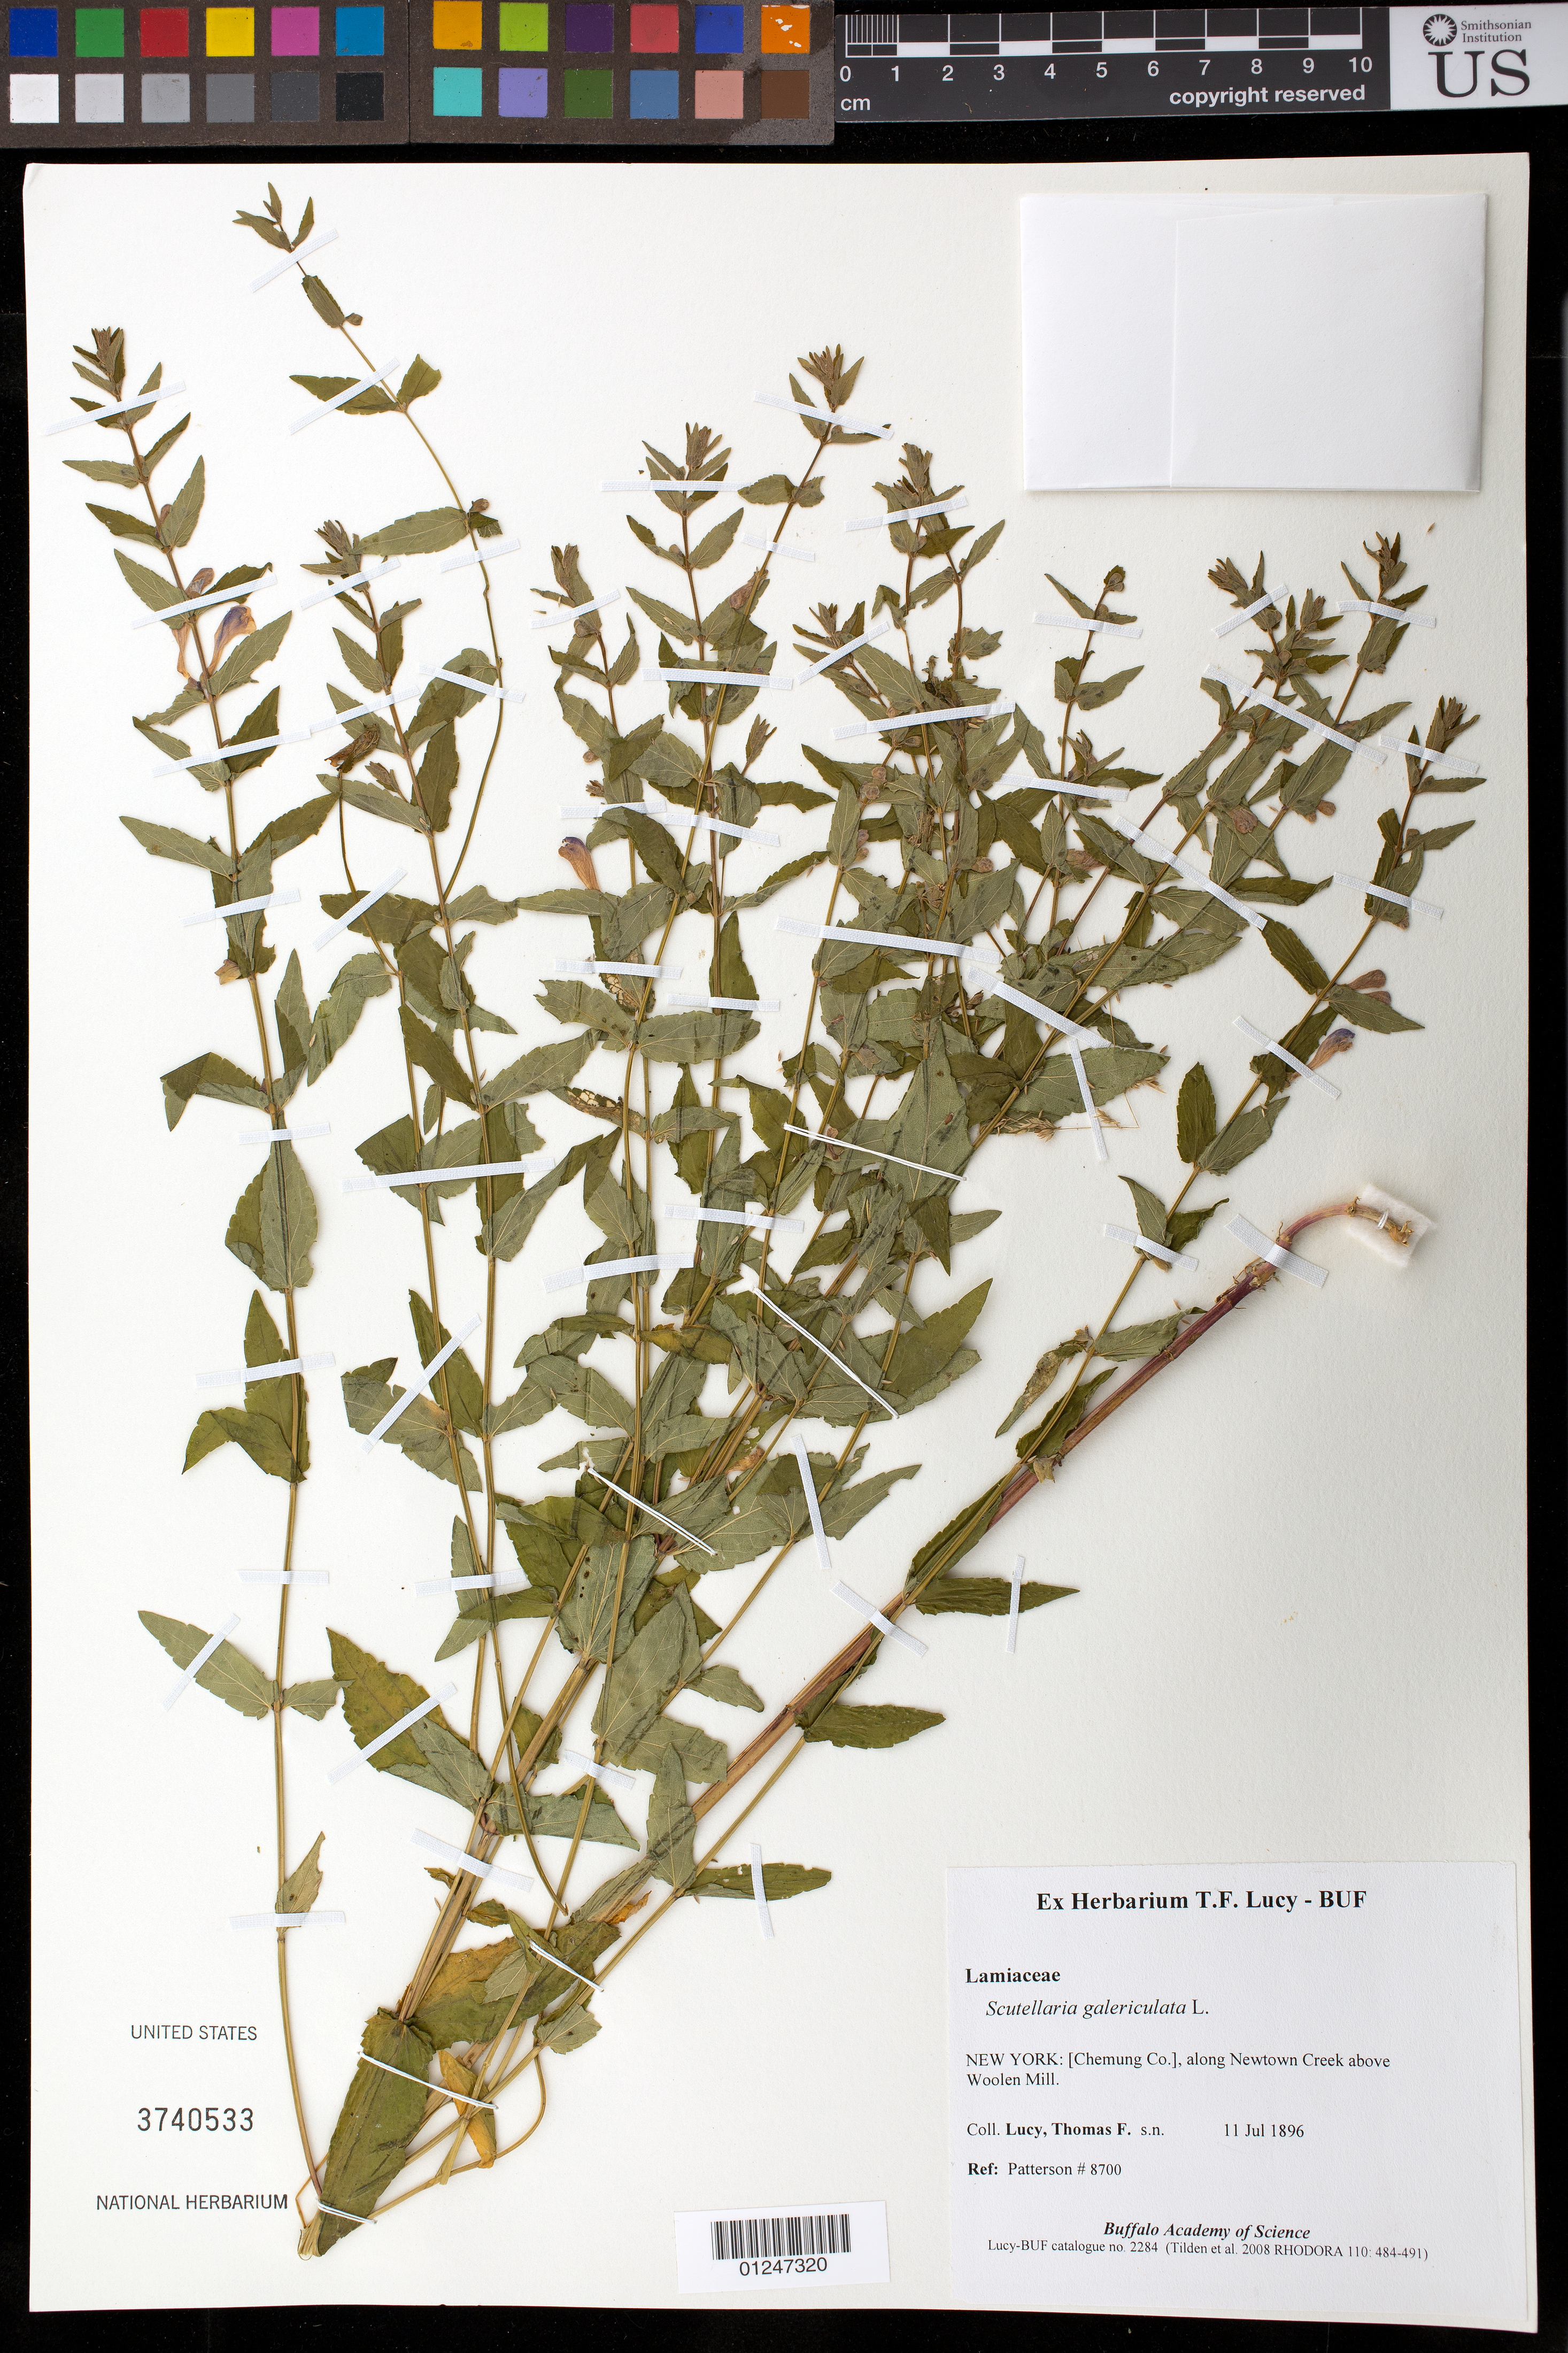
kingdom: Plantae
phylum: Tracheophyta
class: Magnoliopsida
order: Lamiales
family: Lamiaceae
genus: Scutellaria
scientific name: Scutellaria galericulata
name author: L.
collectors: T. Lucy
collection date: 1896-07-11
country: United States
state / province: New York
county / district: Chemung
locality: along Newtown Creek above Woolen Mill.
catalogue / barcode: US 3740533